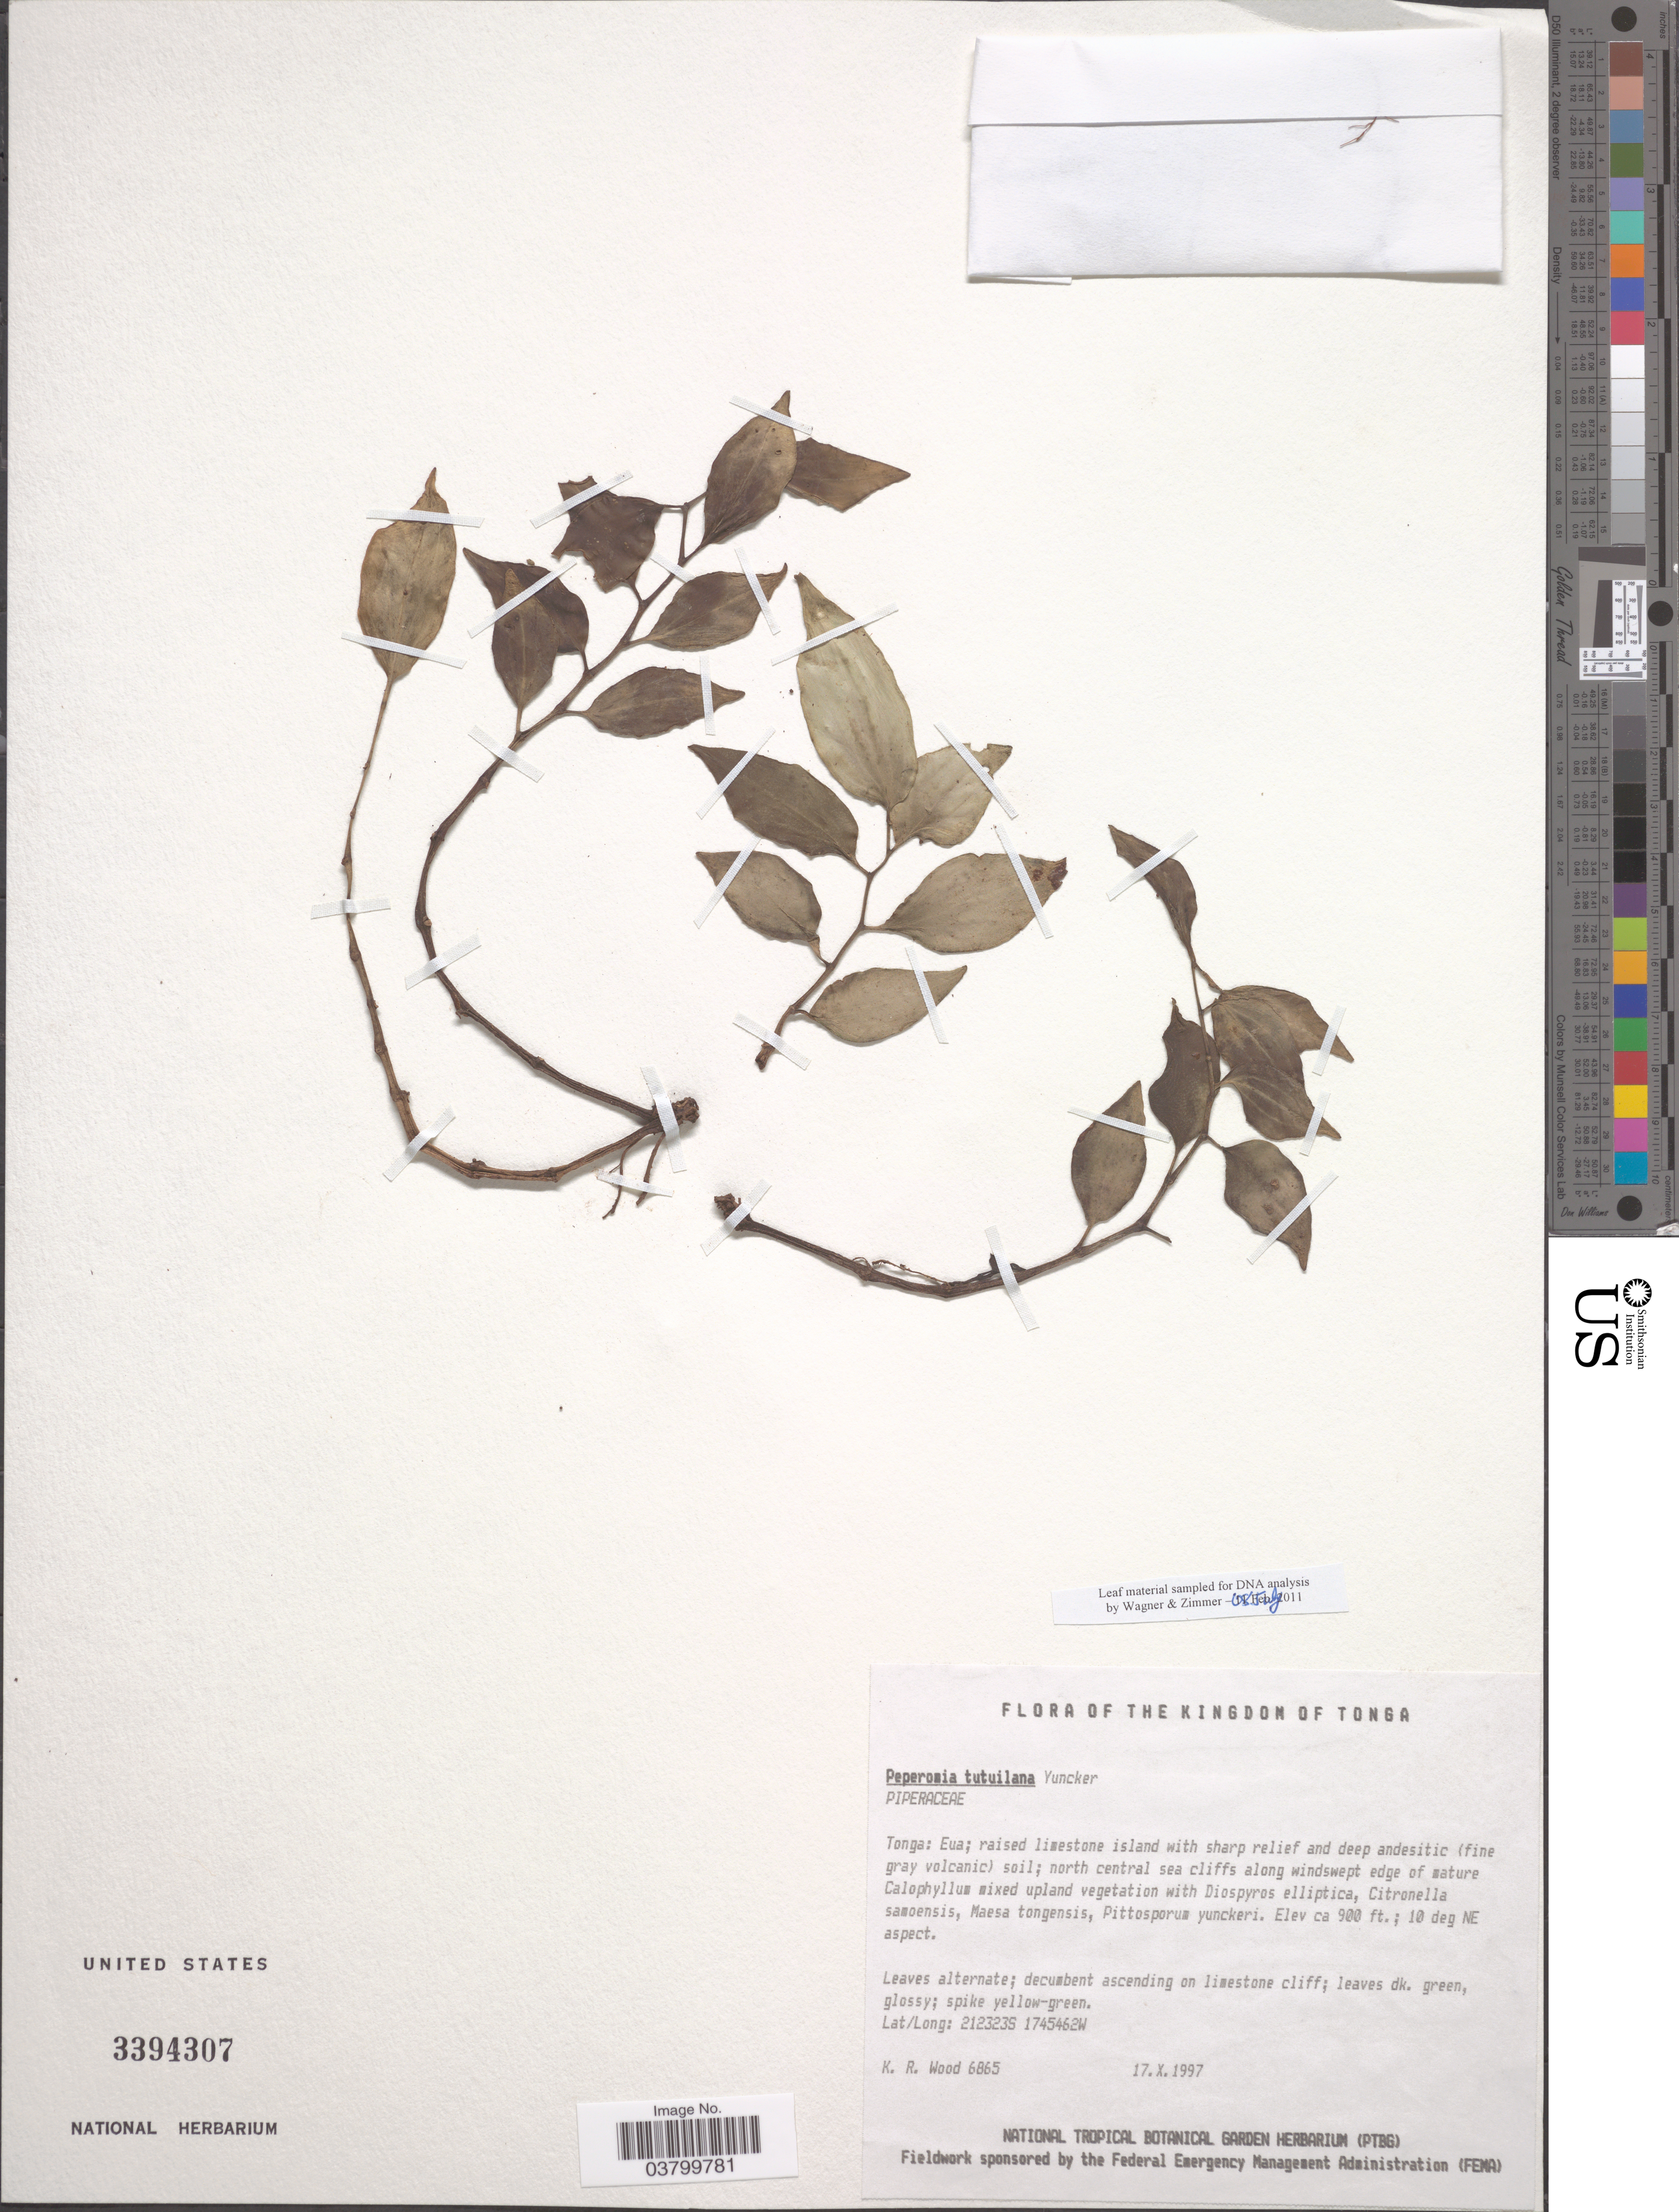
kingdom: Plantae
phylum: Tracheophyta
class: Magnoliopsida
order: Piperales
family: Piperaceae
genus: Peperomia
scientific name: Peperomia tutuilana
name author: Yunck.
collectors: K. R. Wood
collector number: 6865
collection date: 1997-10-17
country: Tonga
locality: The Kingdom of Tonga. Eua; north central sea cliffs along windswept edge. 10 deg NE aspect.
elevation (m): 274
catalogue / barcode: US 3394307